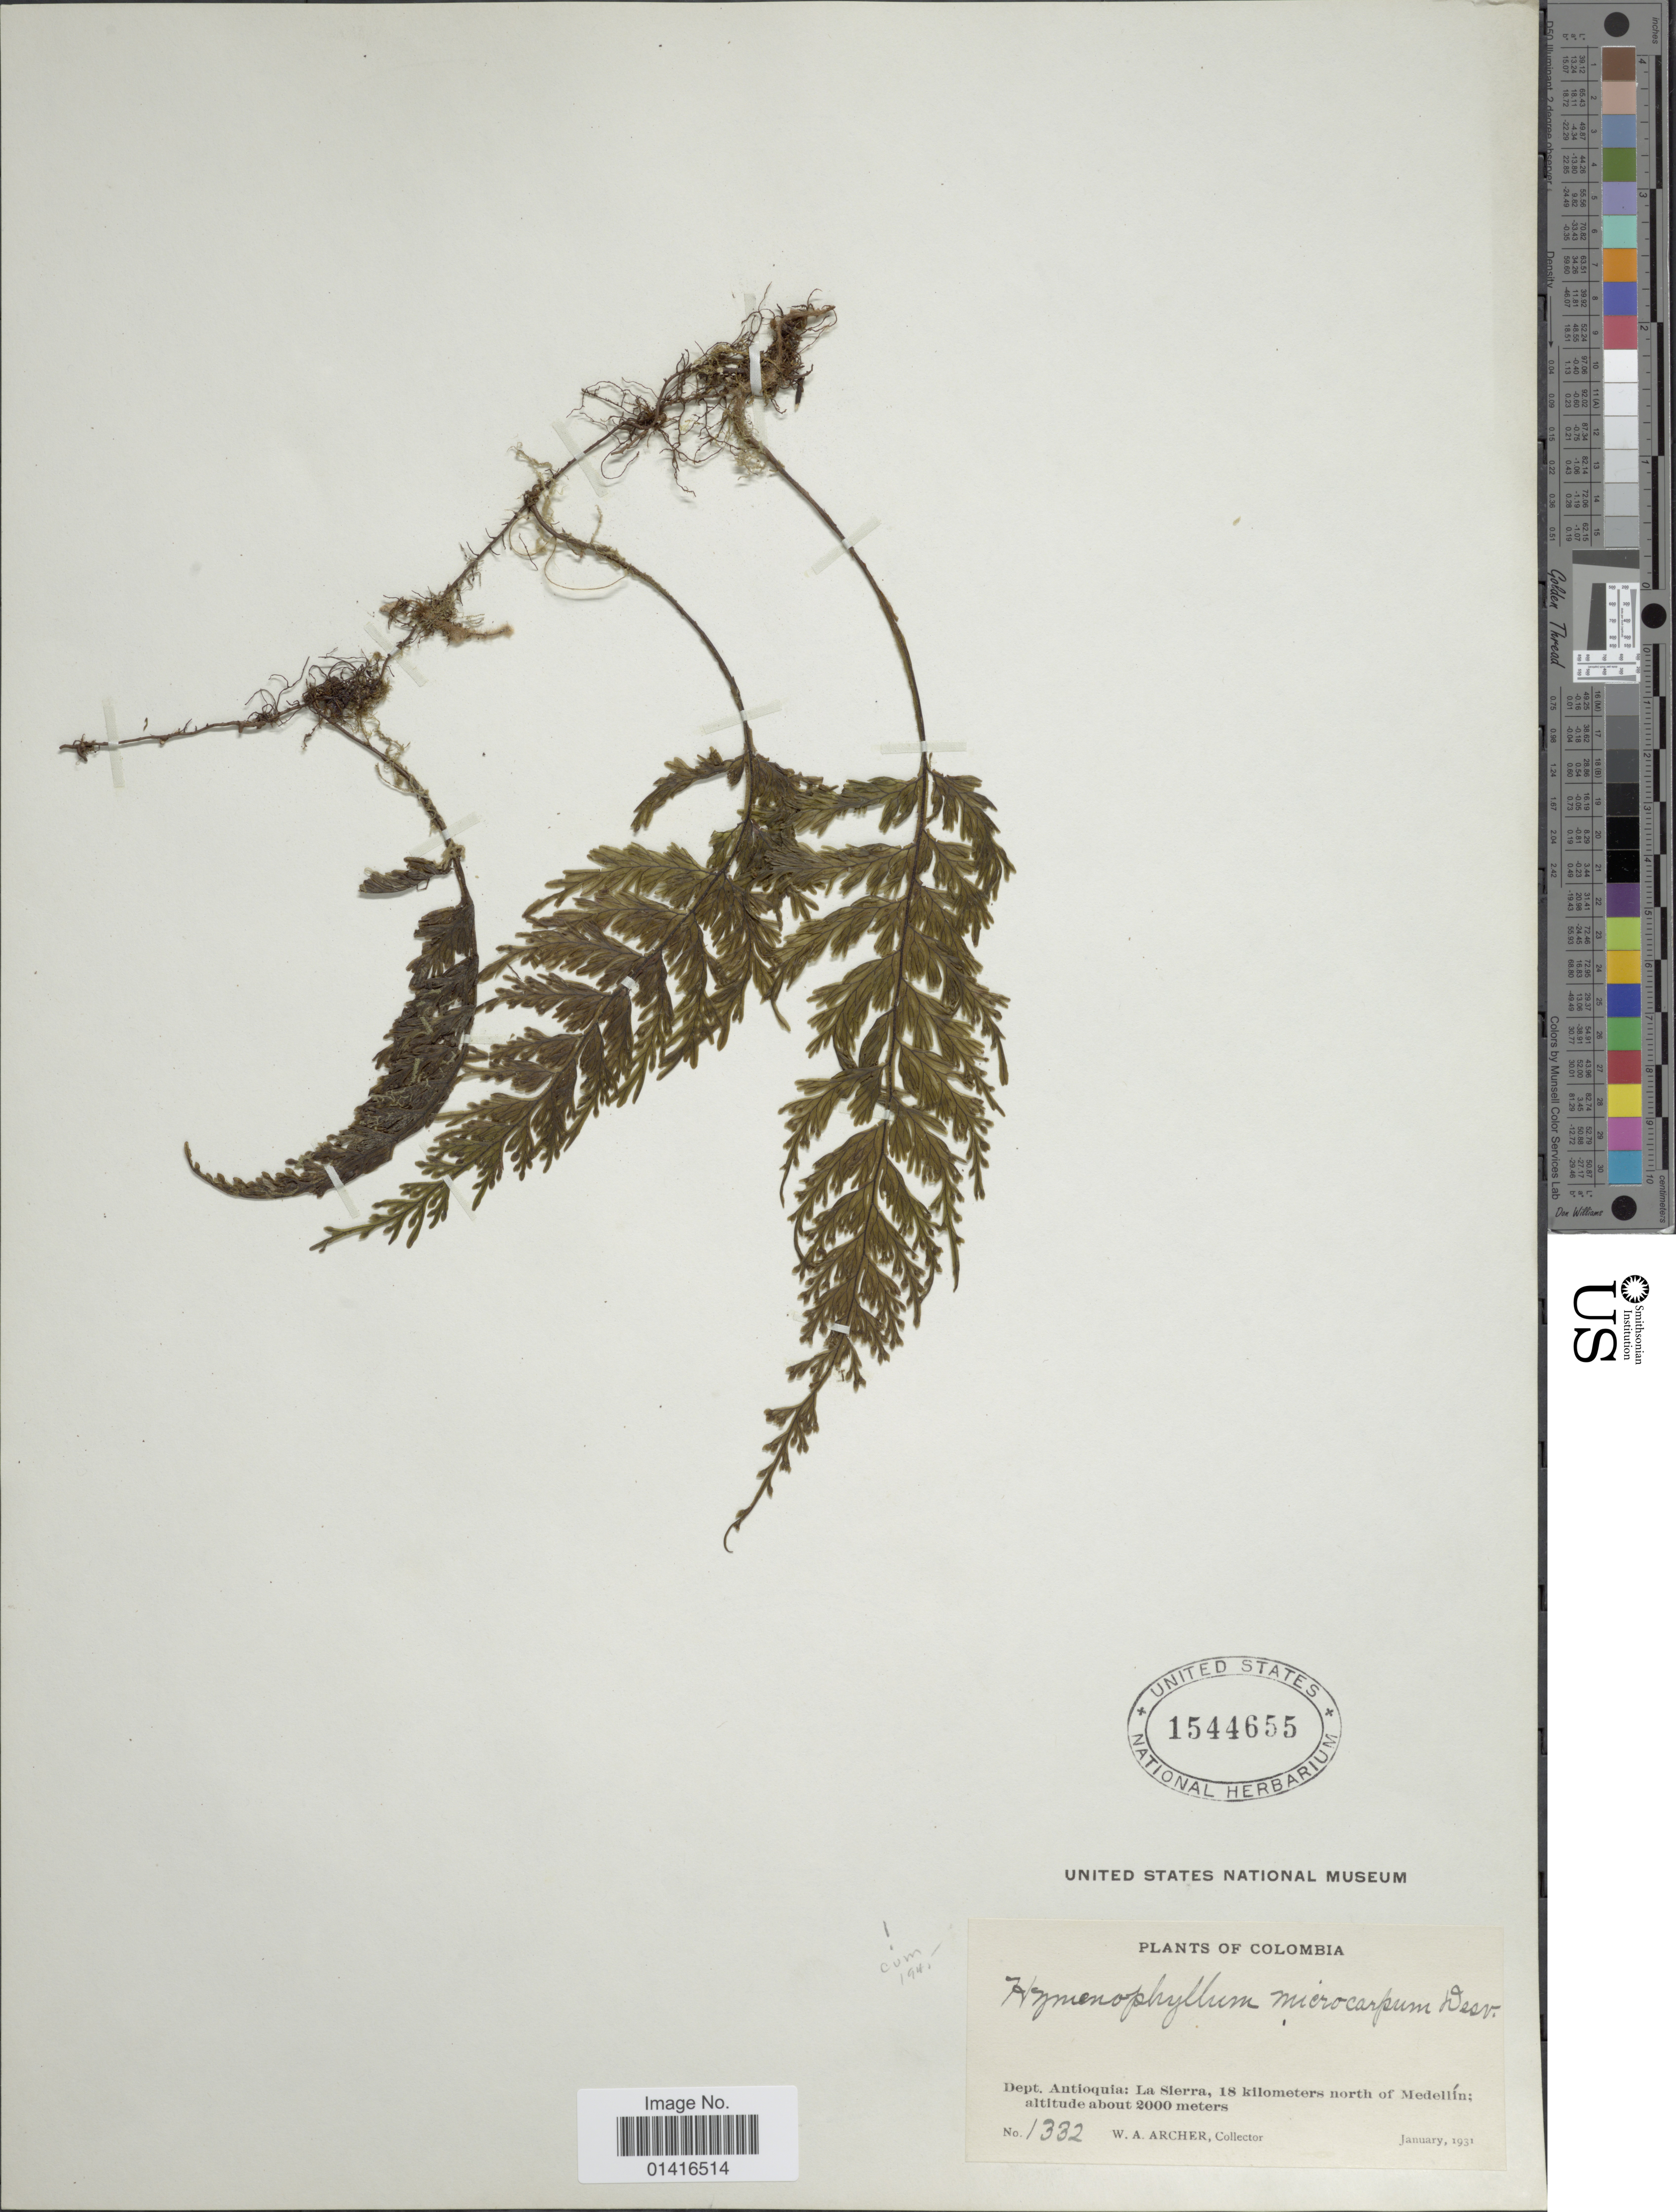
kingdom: Plantae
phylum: Tracheophyta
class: Polypodiopsida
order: Hymenophyllales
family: Hymenophyllaceae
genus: Hymenophyllum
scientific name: Hymenophyllum microcarpum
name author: (Desv.) Lellinger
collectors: W. A. Archer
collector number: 1332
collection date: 1931-01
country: Colombia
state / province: Antioquia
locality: La Sierra, 18 km. North of Medellín.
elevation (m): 2000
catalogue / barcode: US 1544655